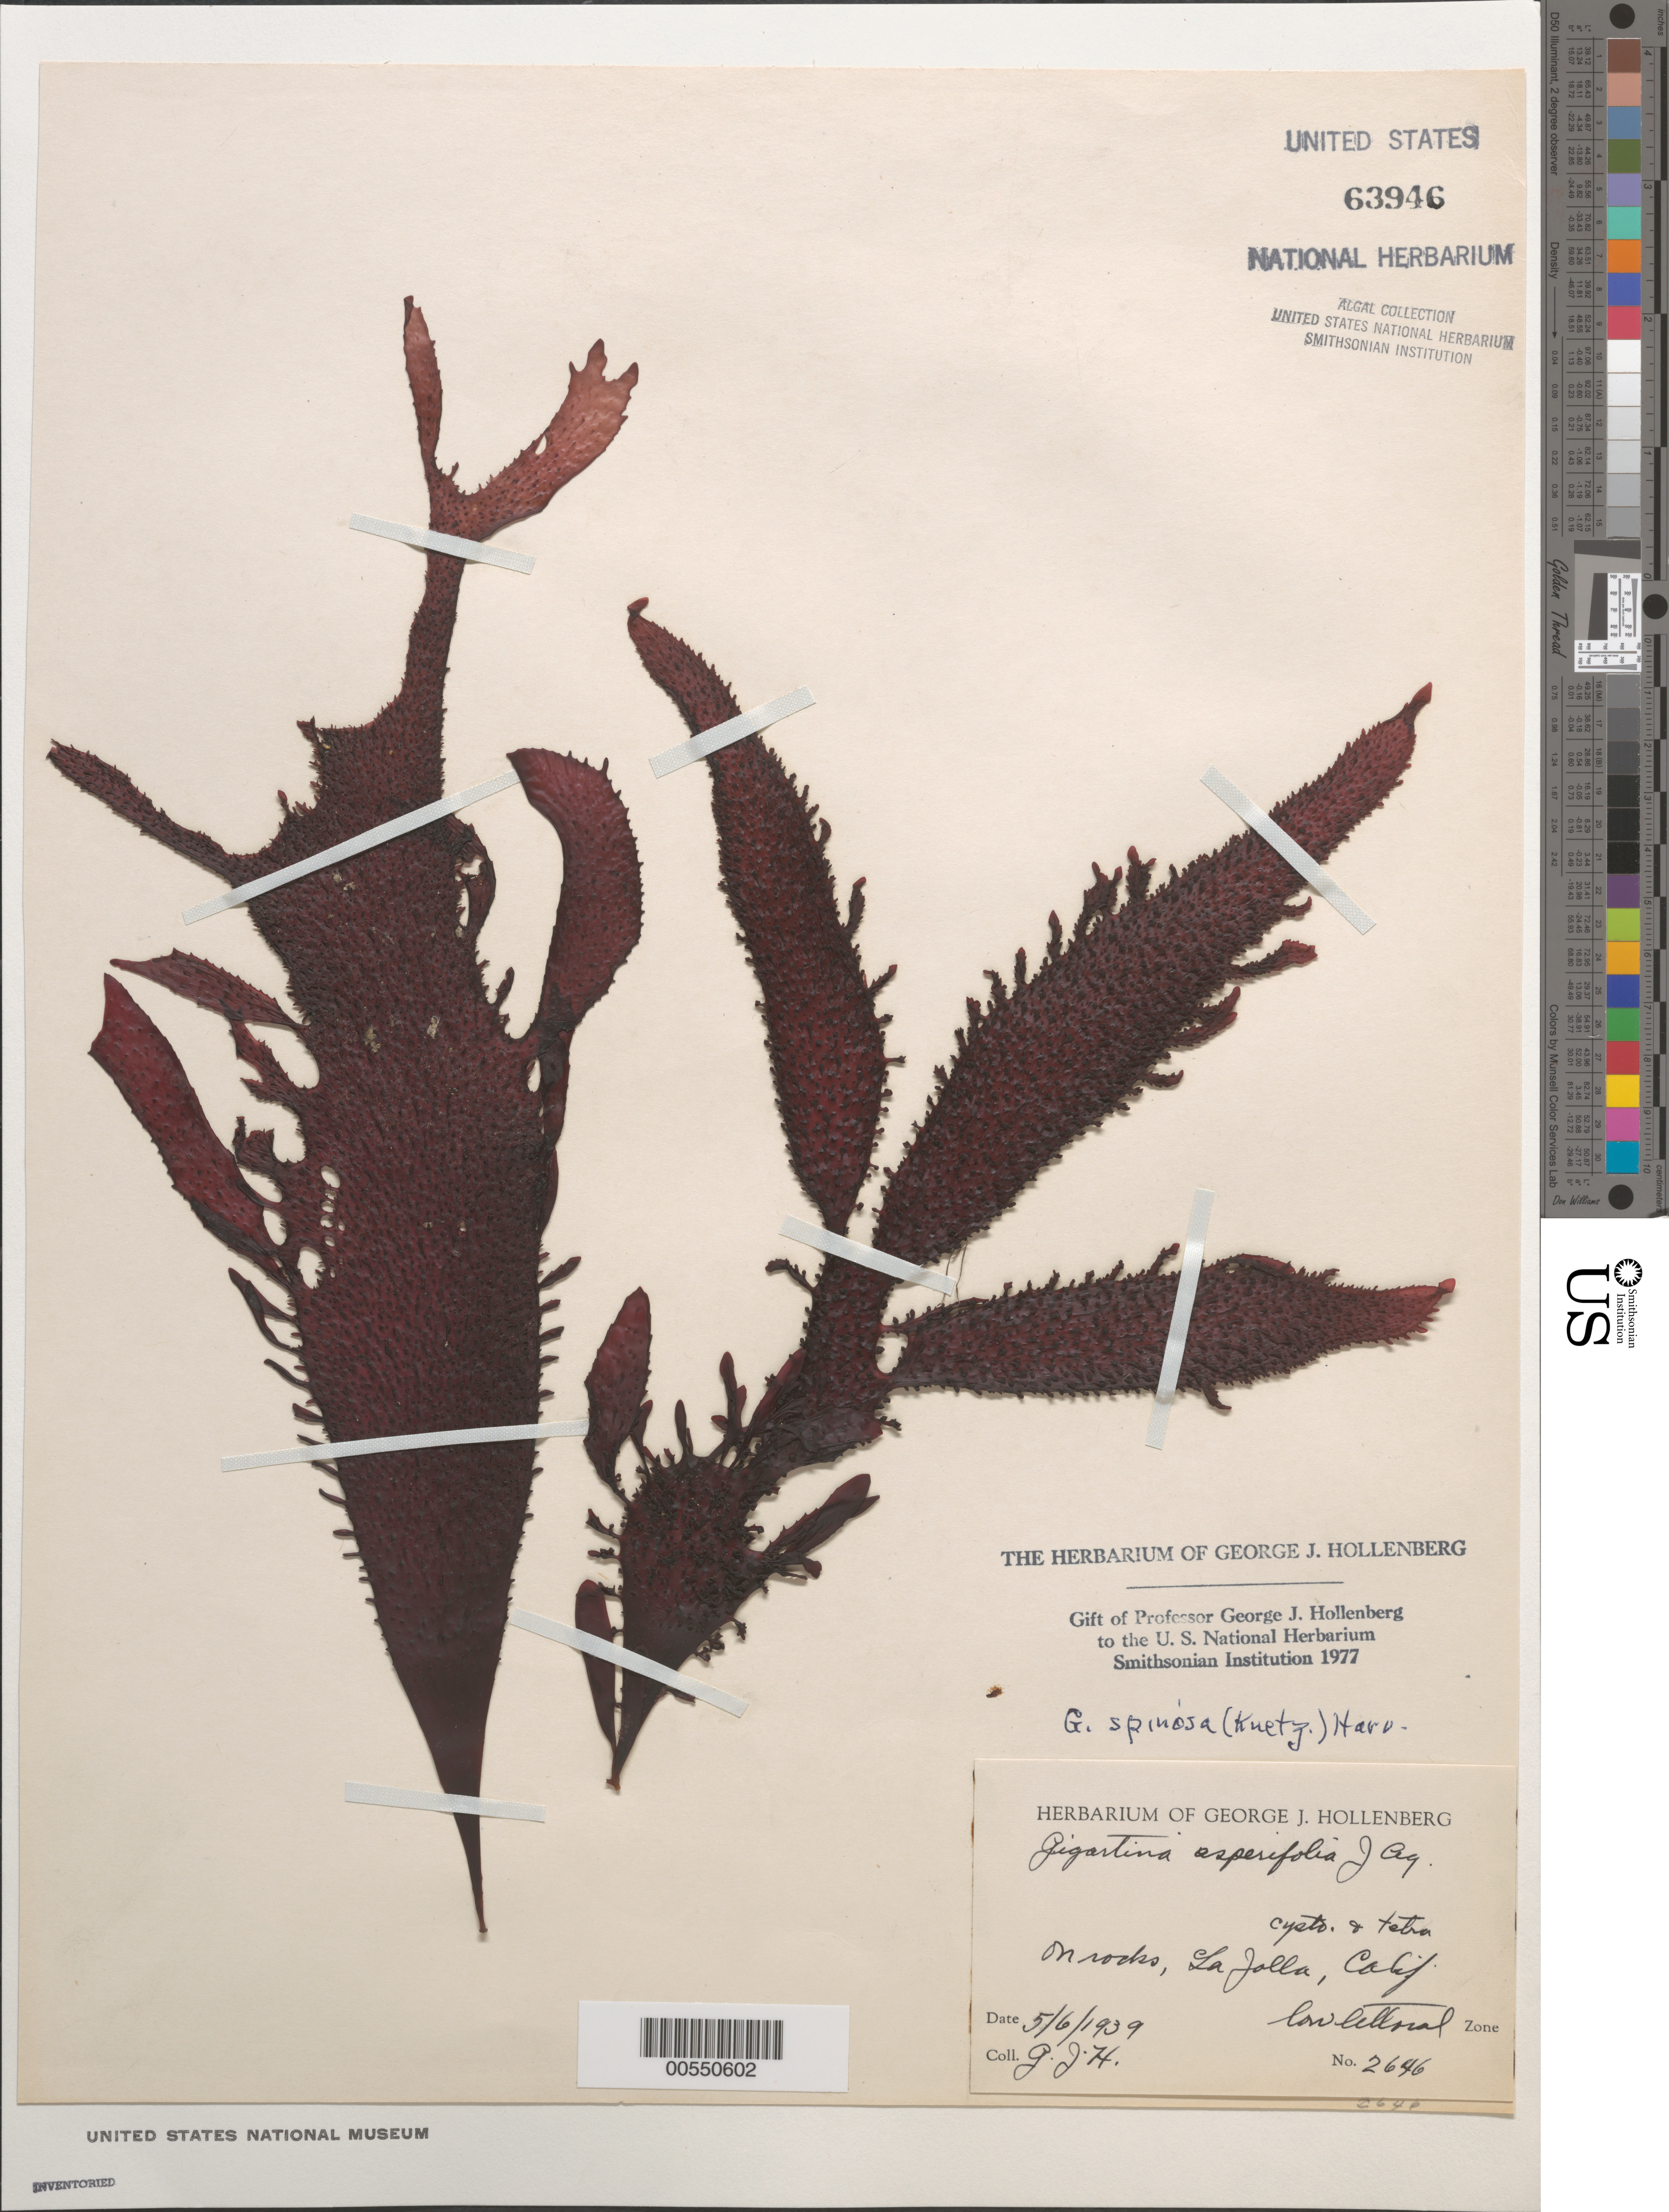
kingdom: Plantae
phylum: Rhodophyta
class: Florideophyceae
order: Gigartinales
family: Gigartinaceae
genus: Chondracanthus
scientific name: Chondracanthus spinosus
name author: (Kütz.) Guiry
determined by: Algae name updating Project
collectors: G. Hollenberg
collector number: GJH 2646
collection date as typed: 06 May 1939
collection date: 1939-05-06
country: United States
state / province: California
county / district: San Diego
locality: La Jolla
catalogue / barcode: US 63946